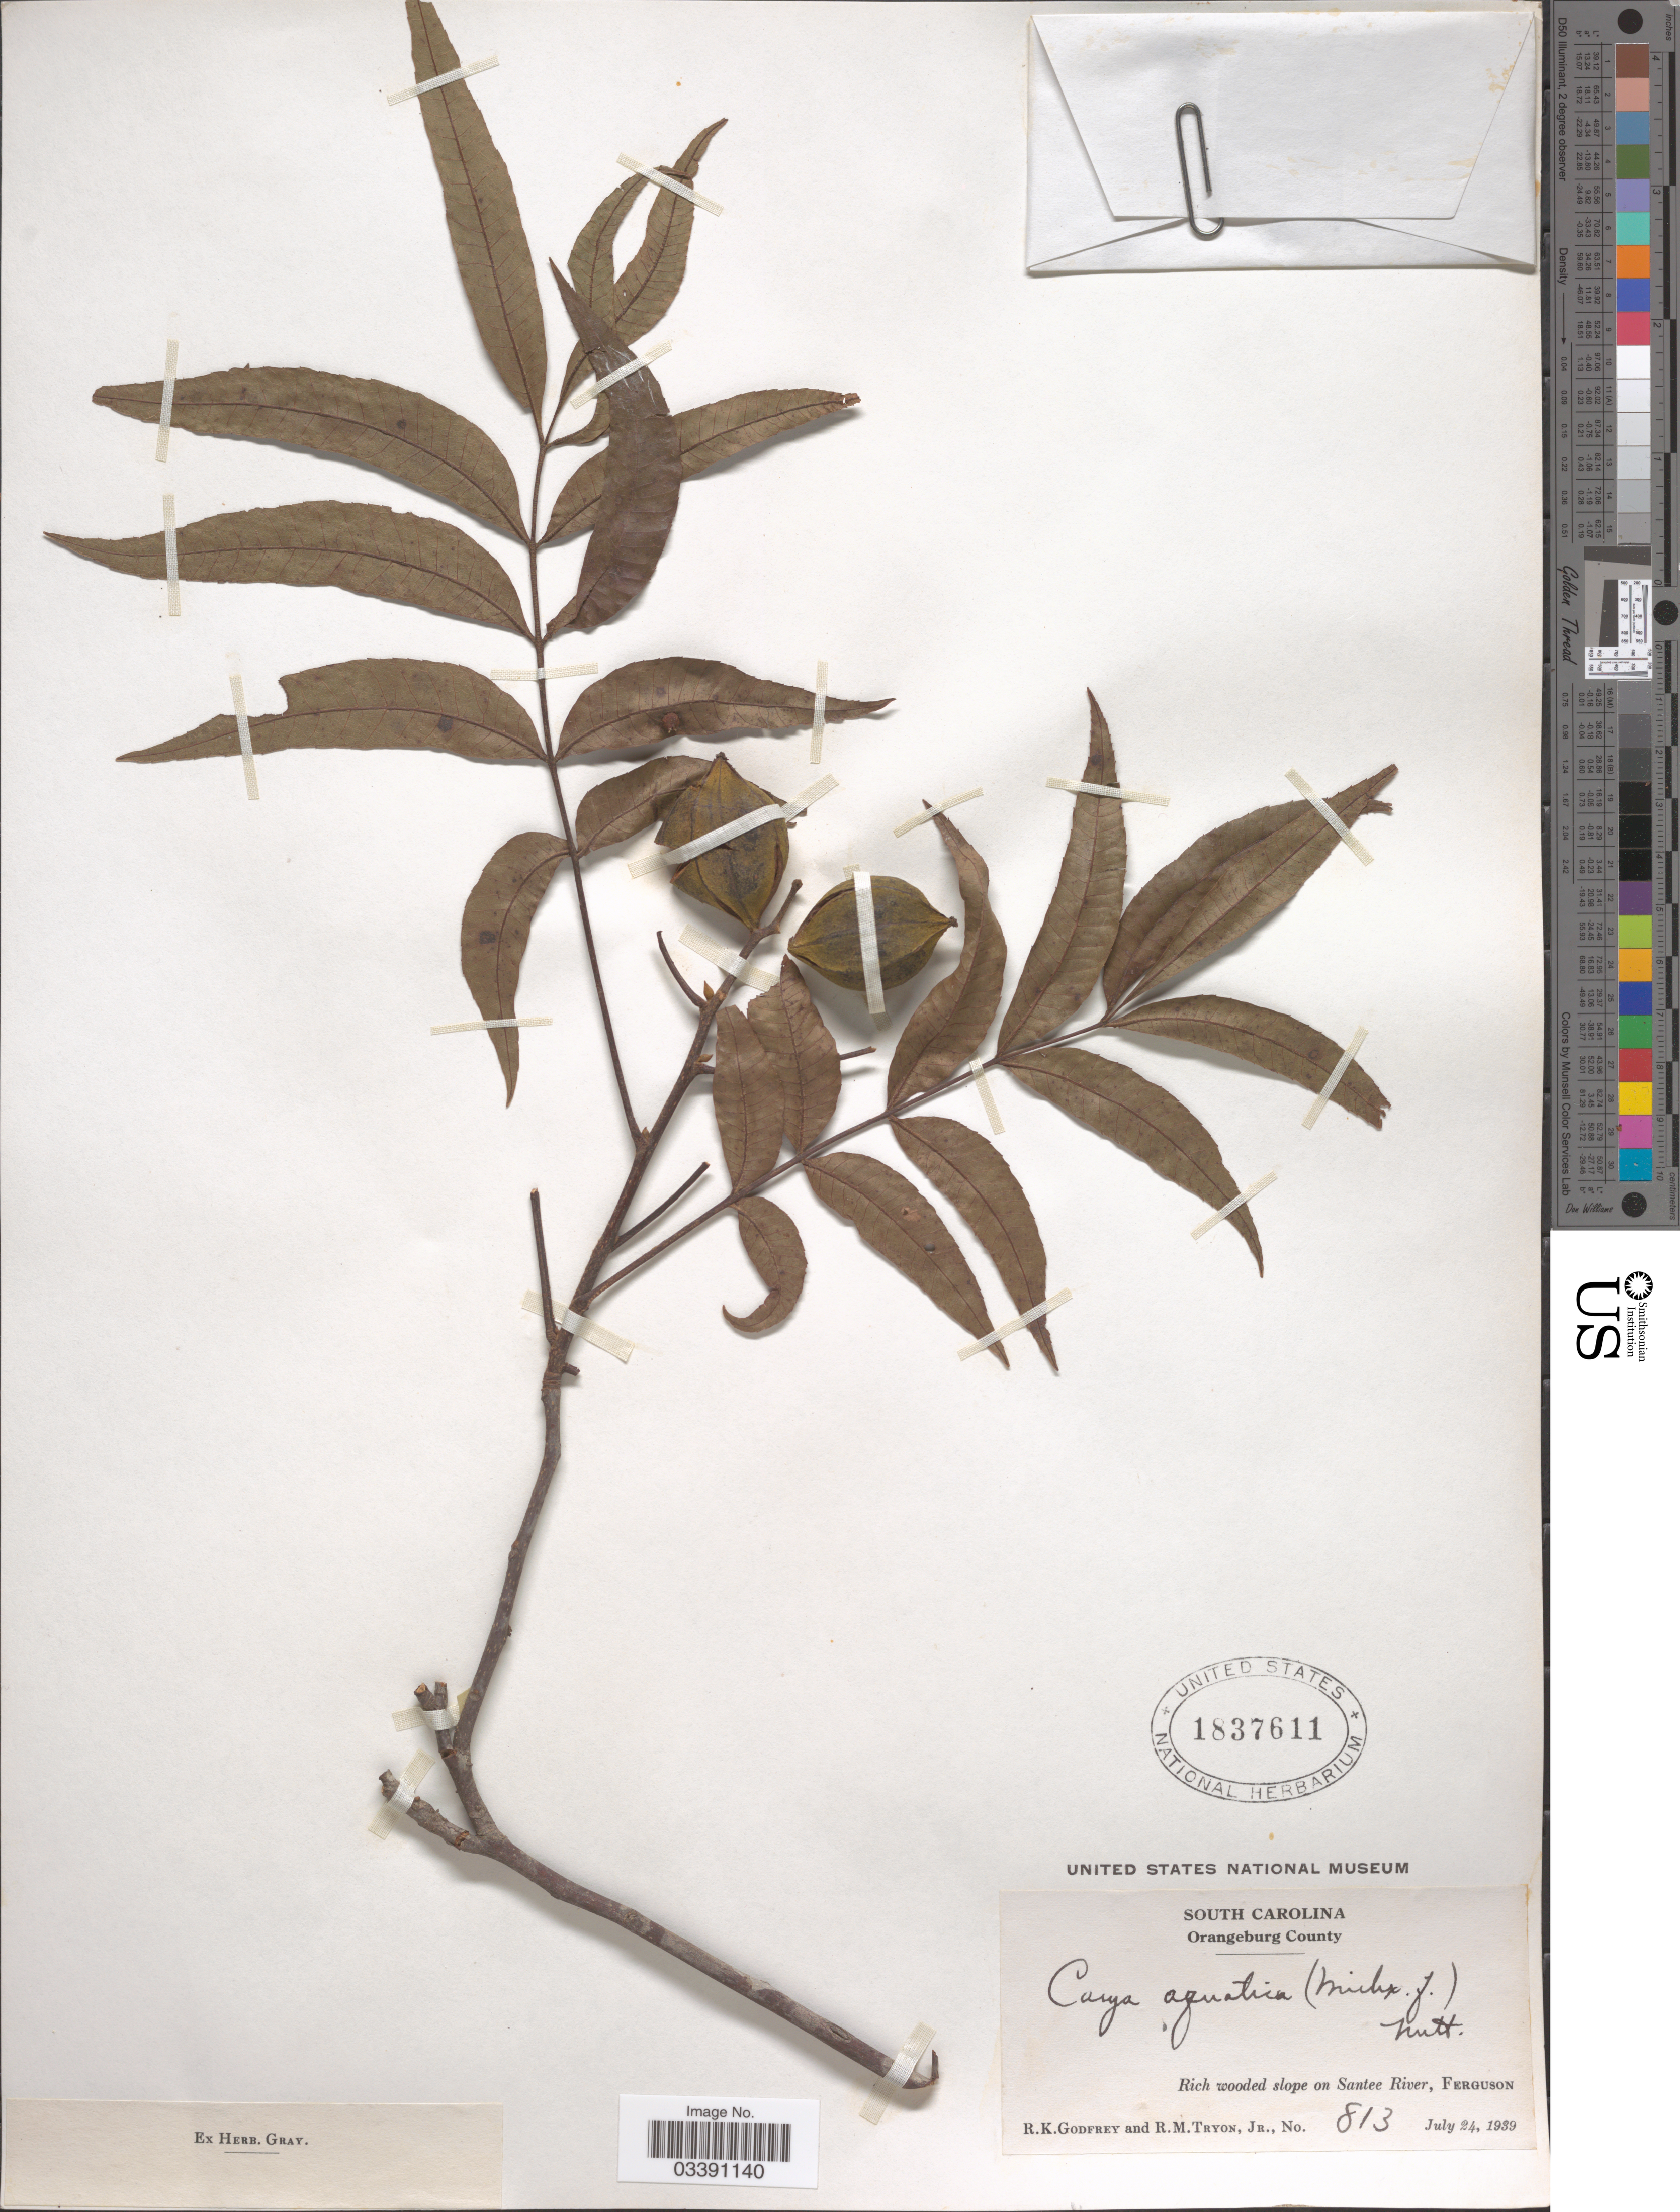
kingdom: Plantae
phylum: Tracheophyta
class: Magnoliopsida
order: Fagales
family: Juglandaceae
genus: Carya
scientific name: Carya aquatica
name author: (F. Michx.) Nutt.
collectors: R. K. Godfrey & R. Tryon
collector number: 813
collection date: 1939-07-24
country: United States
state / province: South Carolina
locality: Orangeburg County. On Santee River, Ferguson.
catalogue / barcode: US 1837611